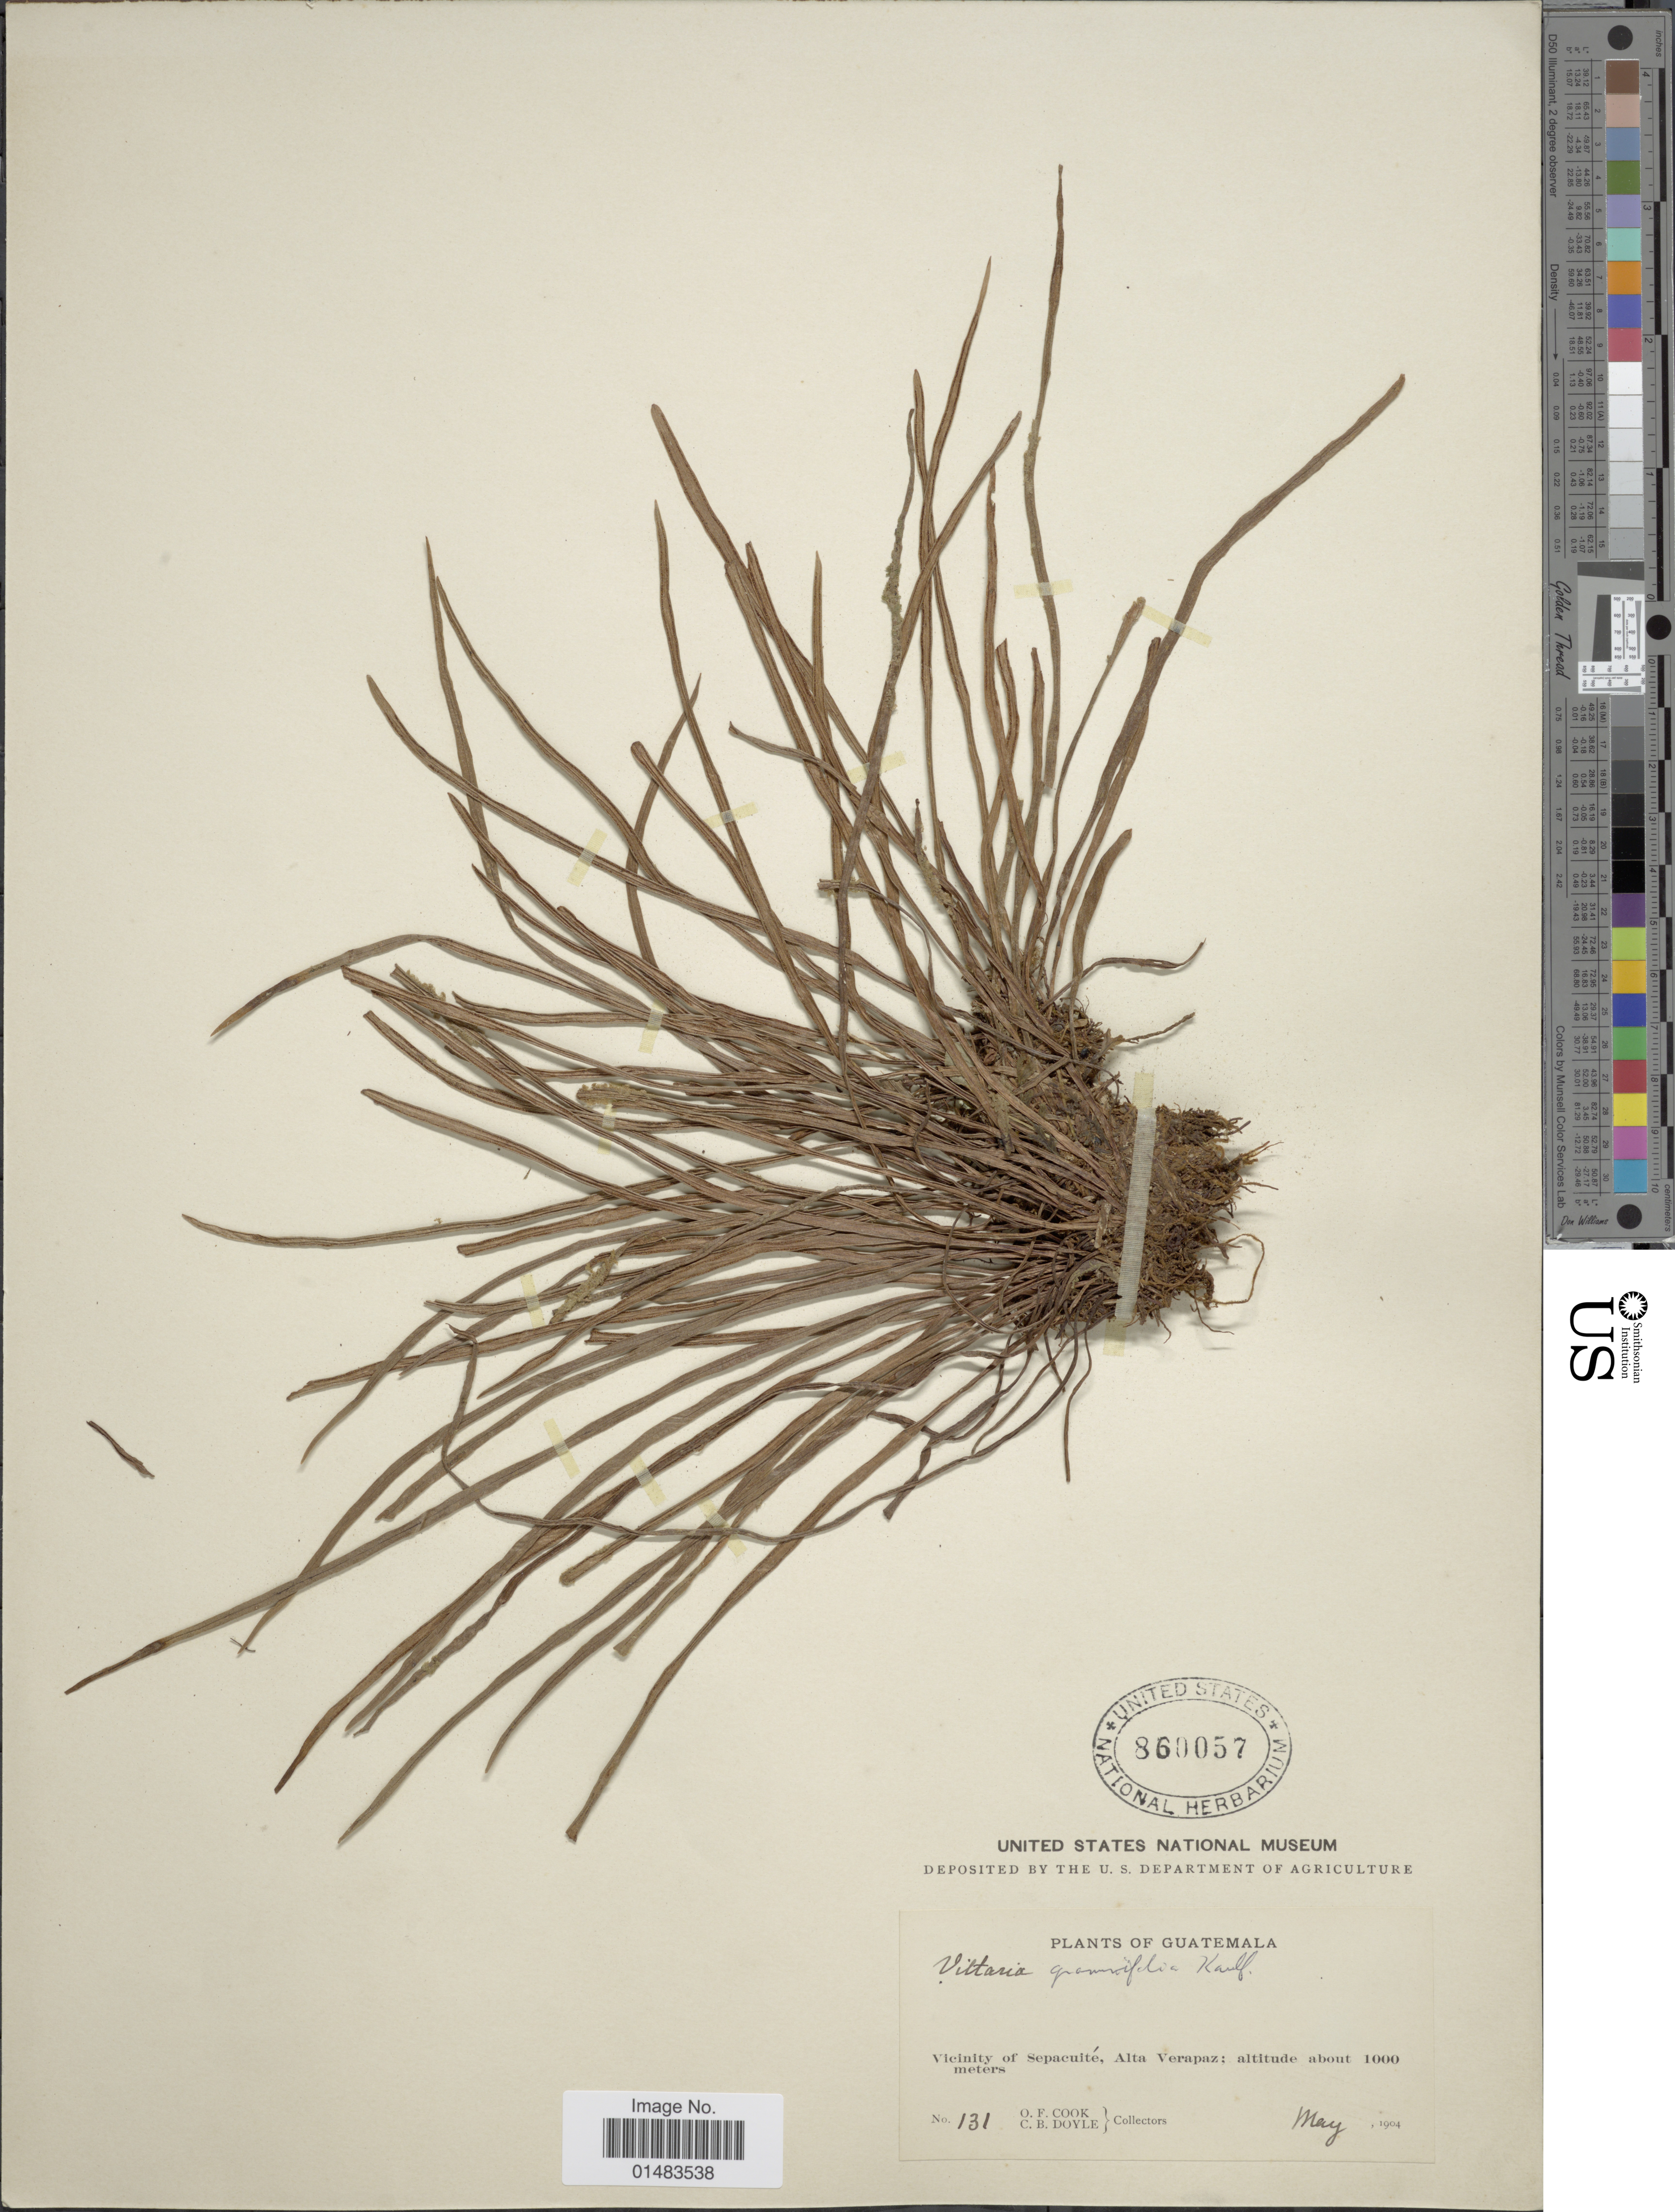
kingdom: Plantae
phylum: Tracheophyta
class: Polypodiopsida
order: Polypodiales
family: Pteridaceae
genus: Vittaria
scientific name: Vittaria graminifolia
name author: Kaulf.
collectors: O. F. Cook & C. Doyle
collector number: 131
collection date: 1904-05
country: Guatemala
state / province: Alta Verapaz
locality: Guatemala, Vicinity of Sepacuite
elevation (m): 1000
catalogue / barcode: US 860057